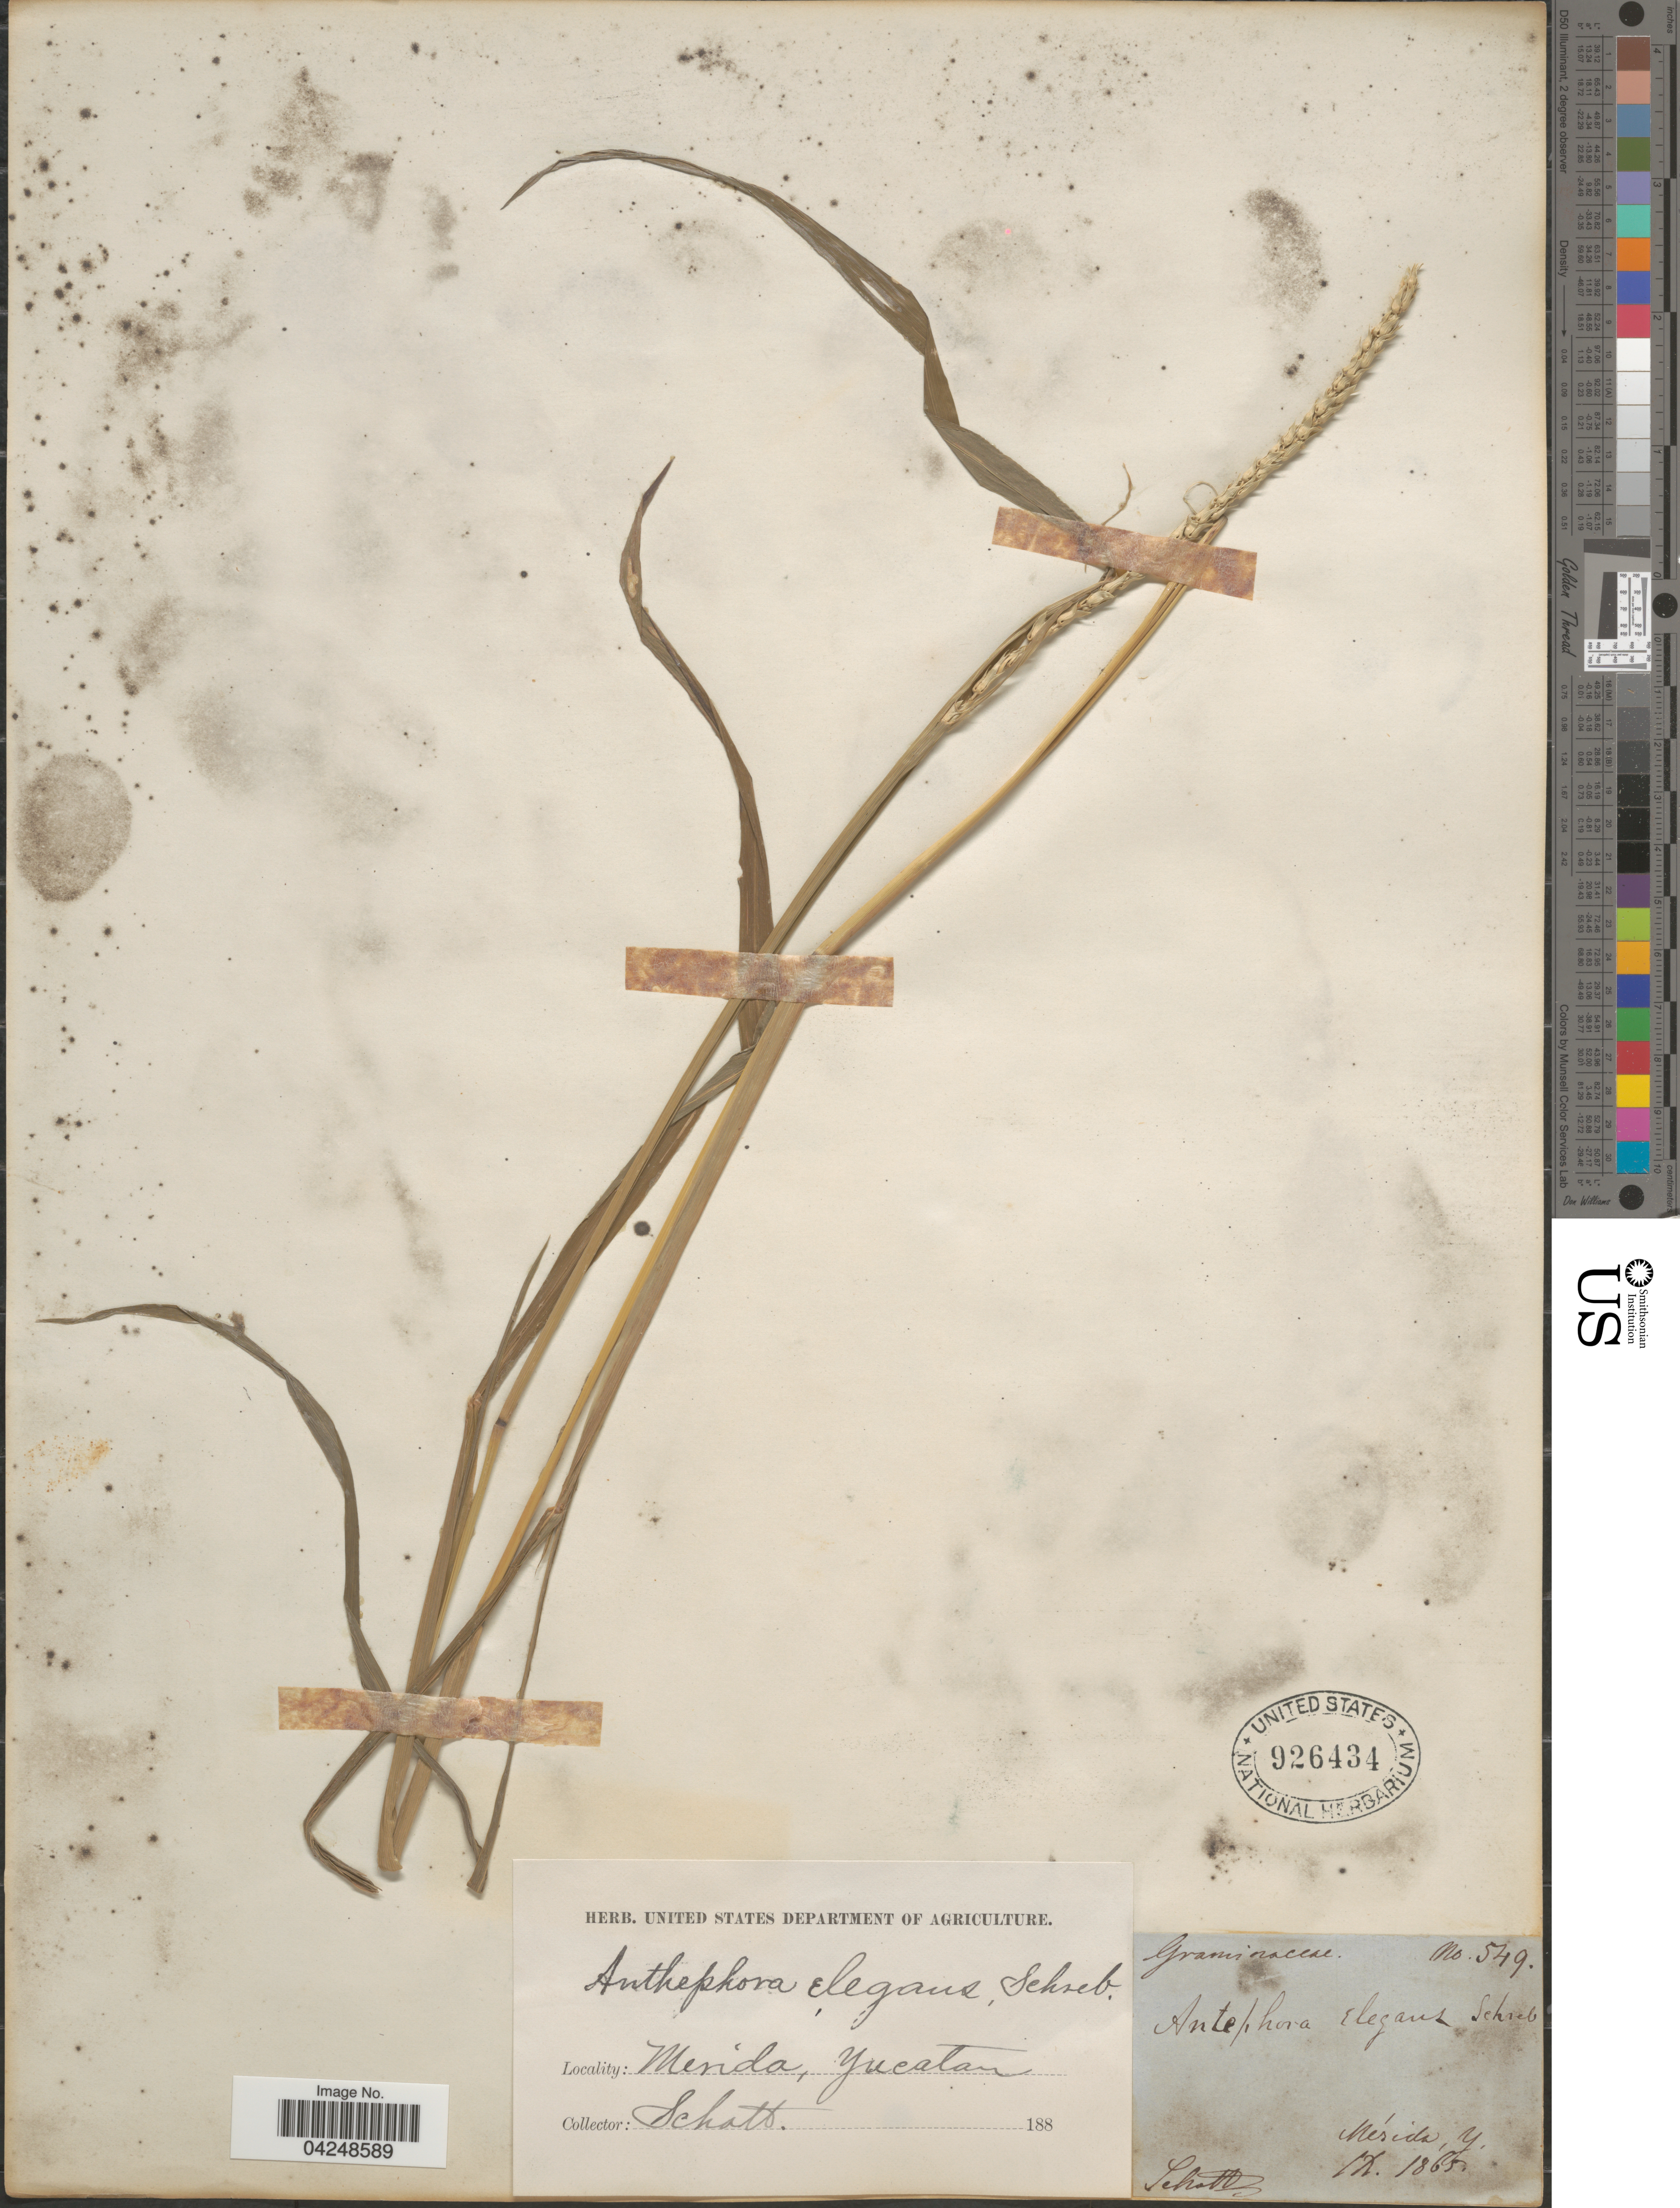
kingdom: Plantae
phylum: Tracheophyta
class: Liliopsida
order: Poales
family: Poaceae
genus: Anthephora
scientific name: Anthephora hermaphrodita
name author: (L.) Kuntze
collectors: -. Schottz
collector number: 549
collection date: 1865-09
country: Mexico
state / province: Yucatán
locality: Merida.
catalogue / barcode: US 926434